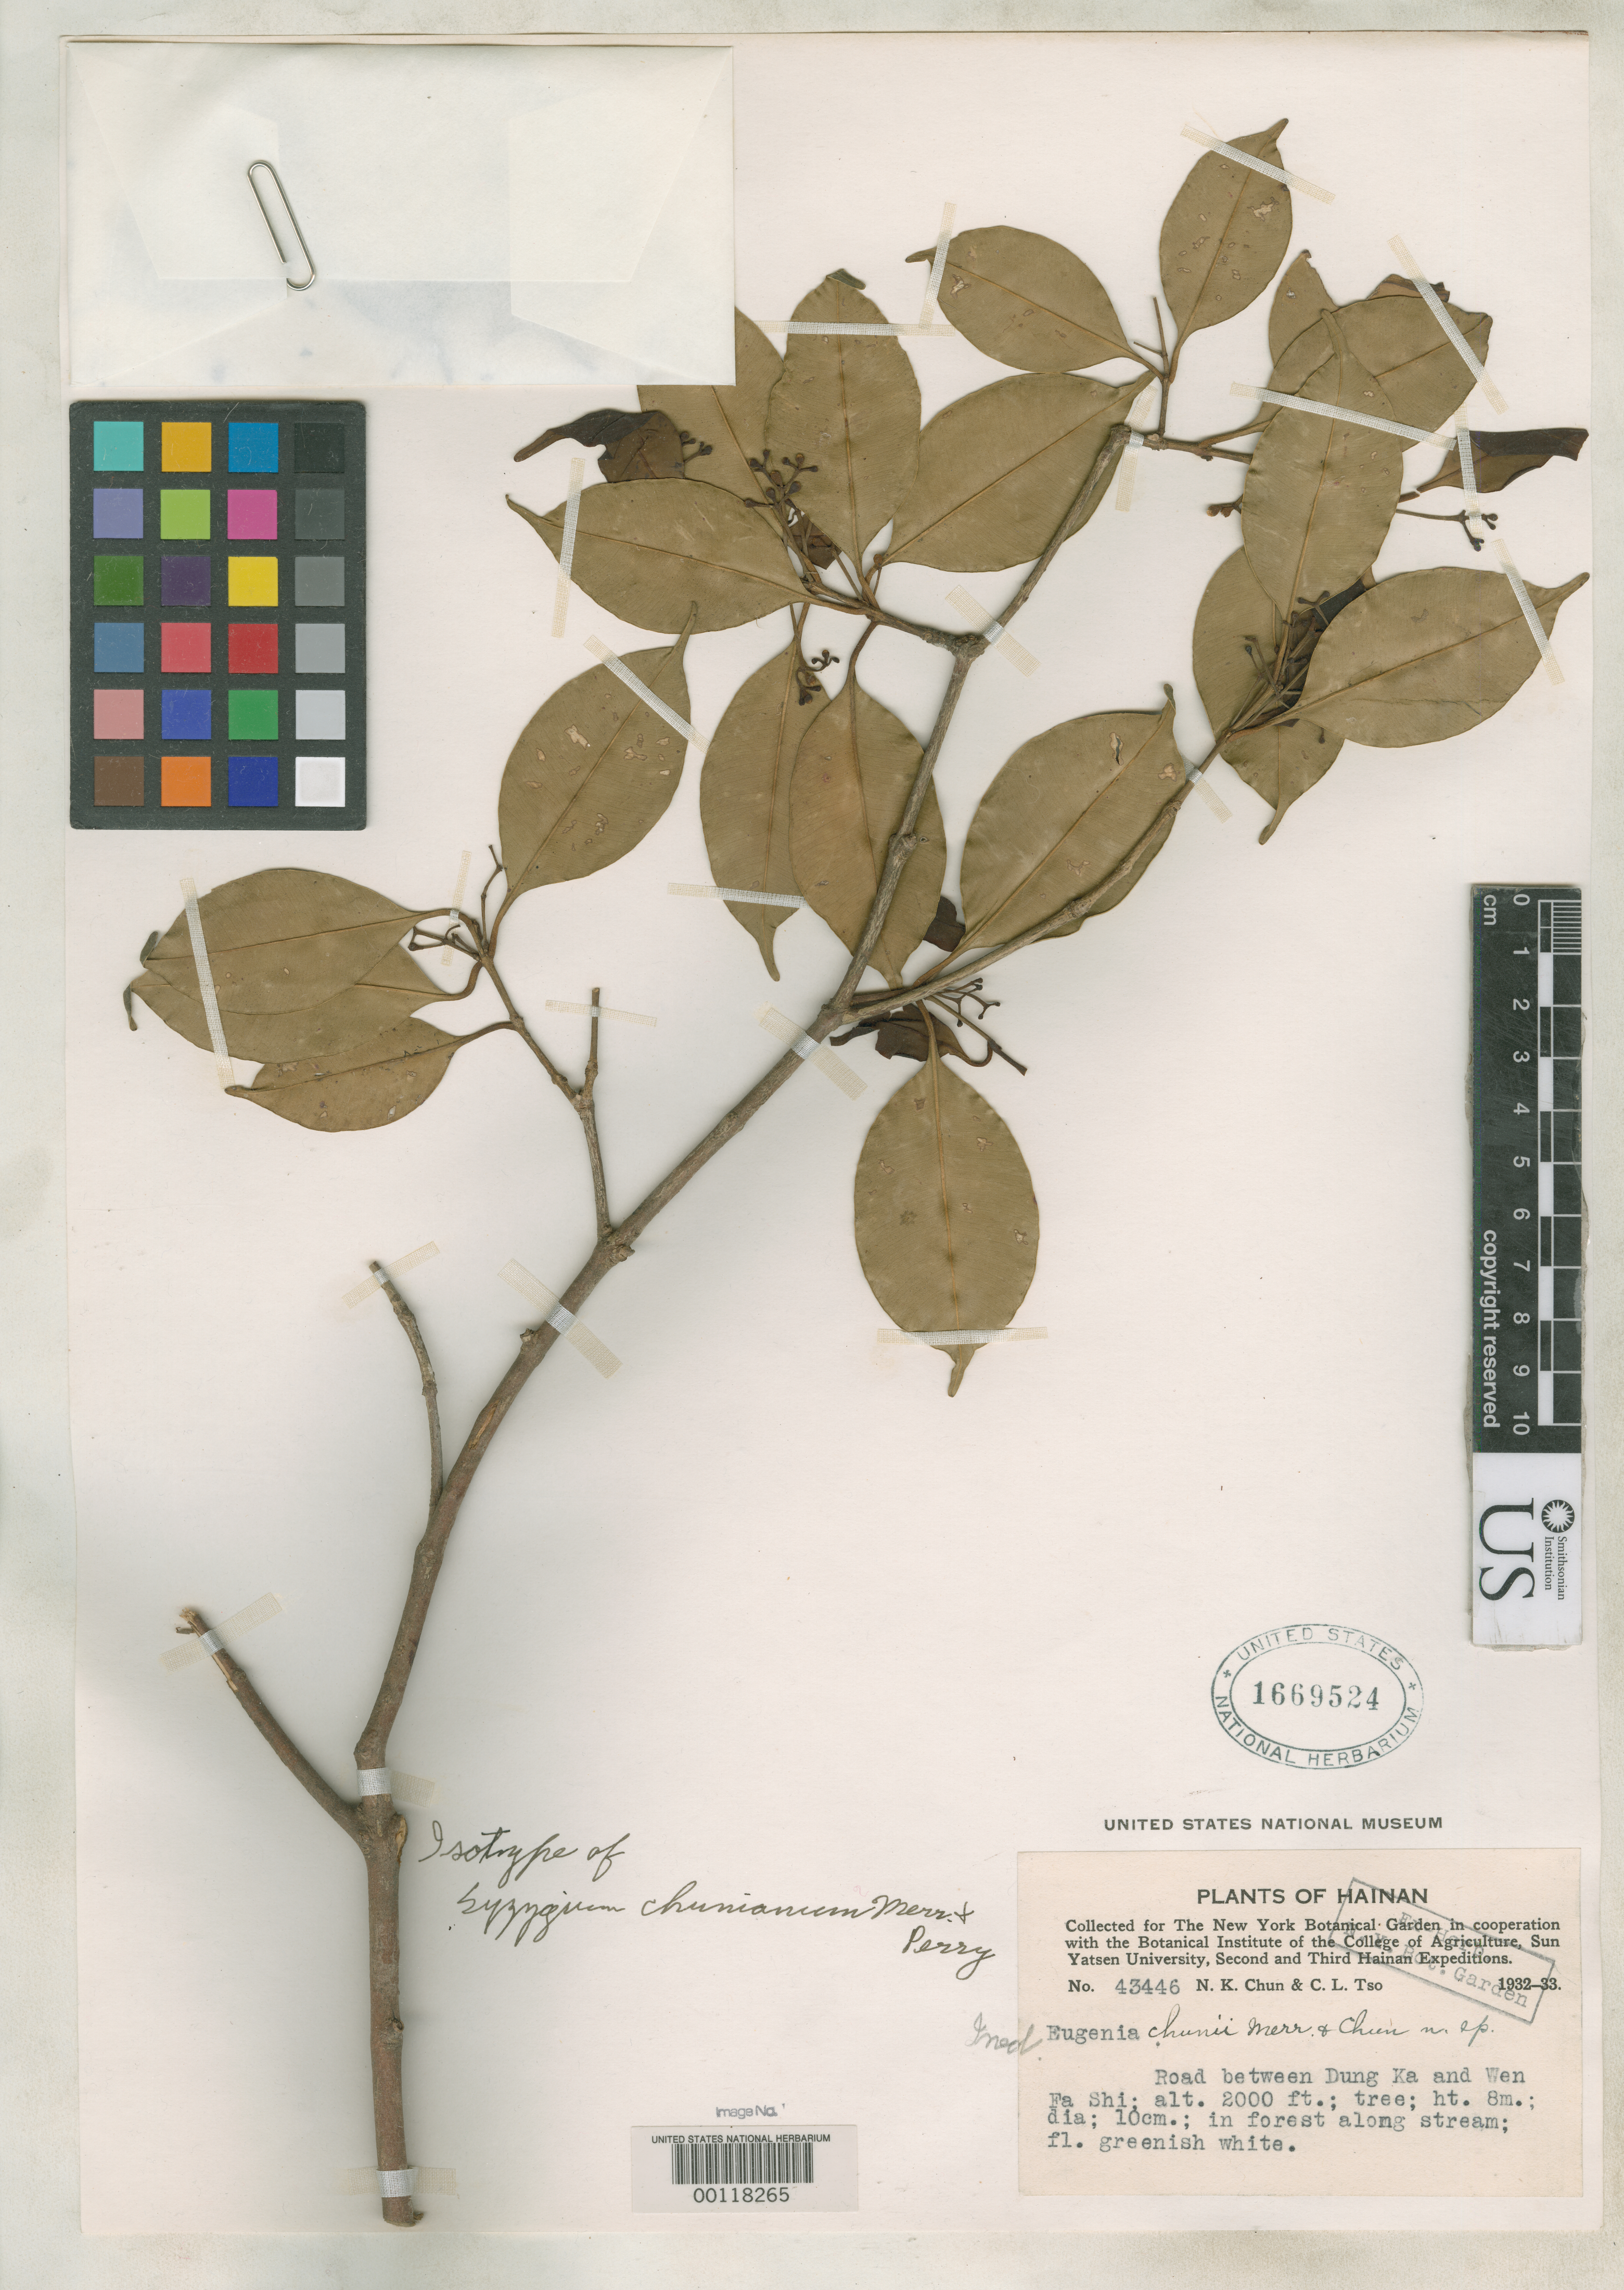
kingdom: Plantae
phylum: Tracheophyta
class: Magnoliopsida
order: Myrtales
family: Myrtaceae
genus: Syzygium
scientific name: Syzygium chunianum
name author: Merr. & L.M. Perry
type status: Isotype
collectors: N. K. Chun & C. Tso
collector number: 43446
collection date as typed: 1932 to -- --- 1933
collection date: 1932/1933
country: China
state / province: Hainan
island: Hainan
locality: Road between Dung Ka and Wen Fa Shi; alt. 2000 ft.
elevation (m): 610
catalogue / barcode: US 1669524